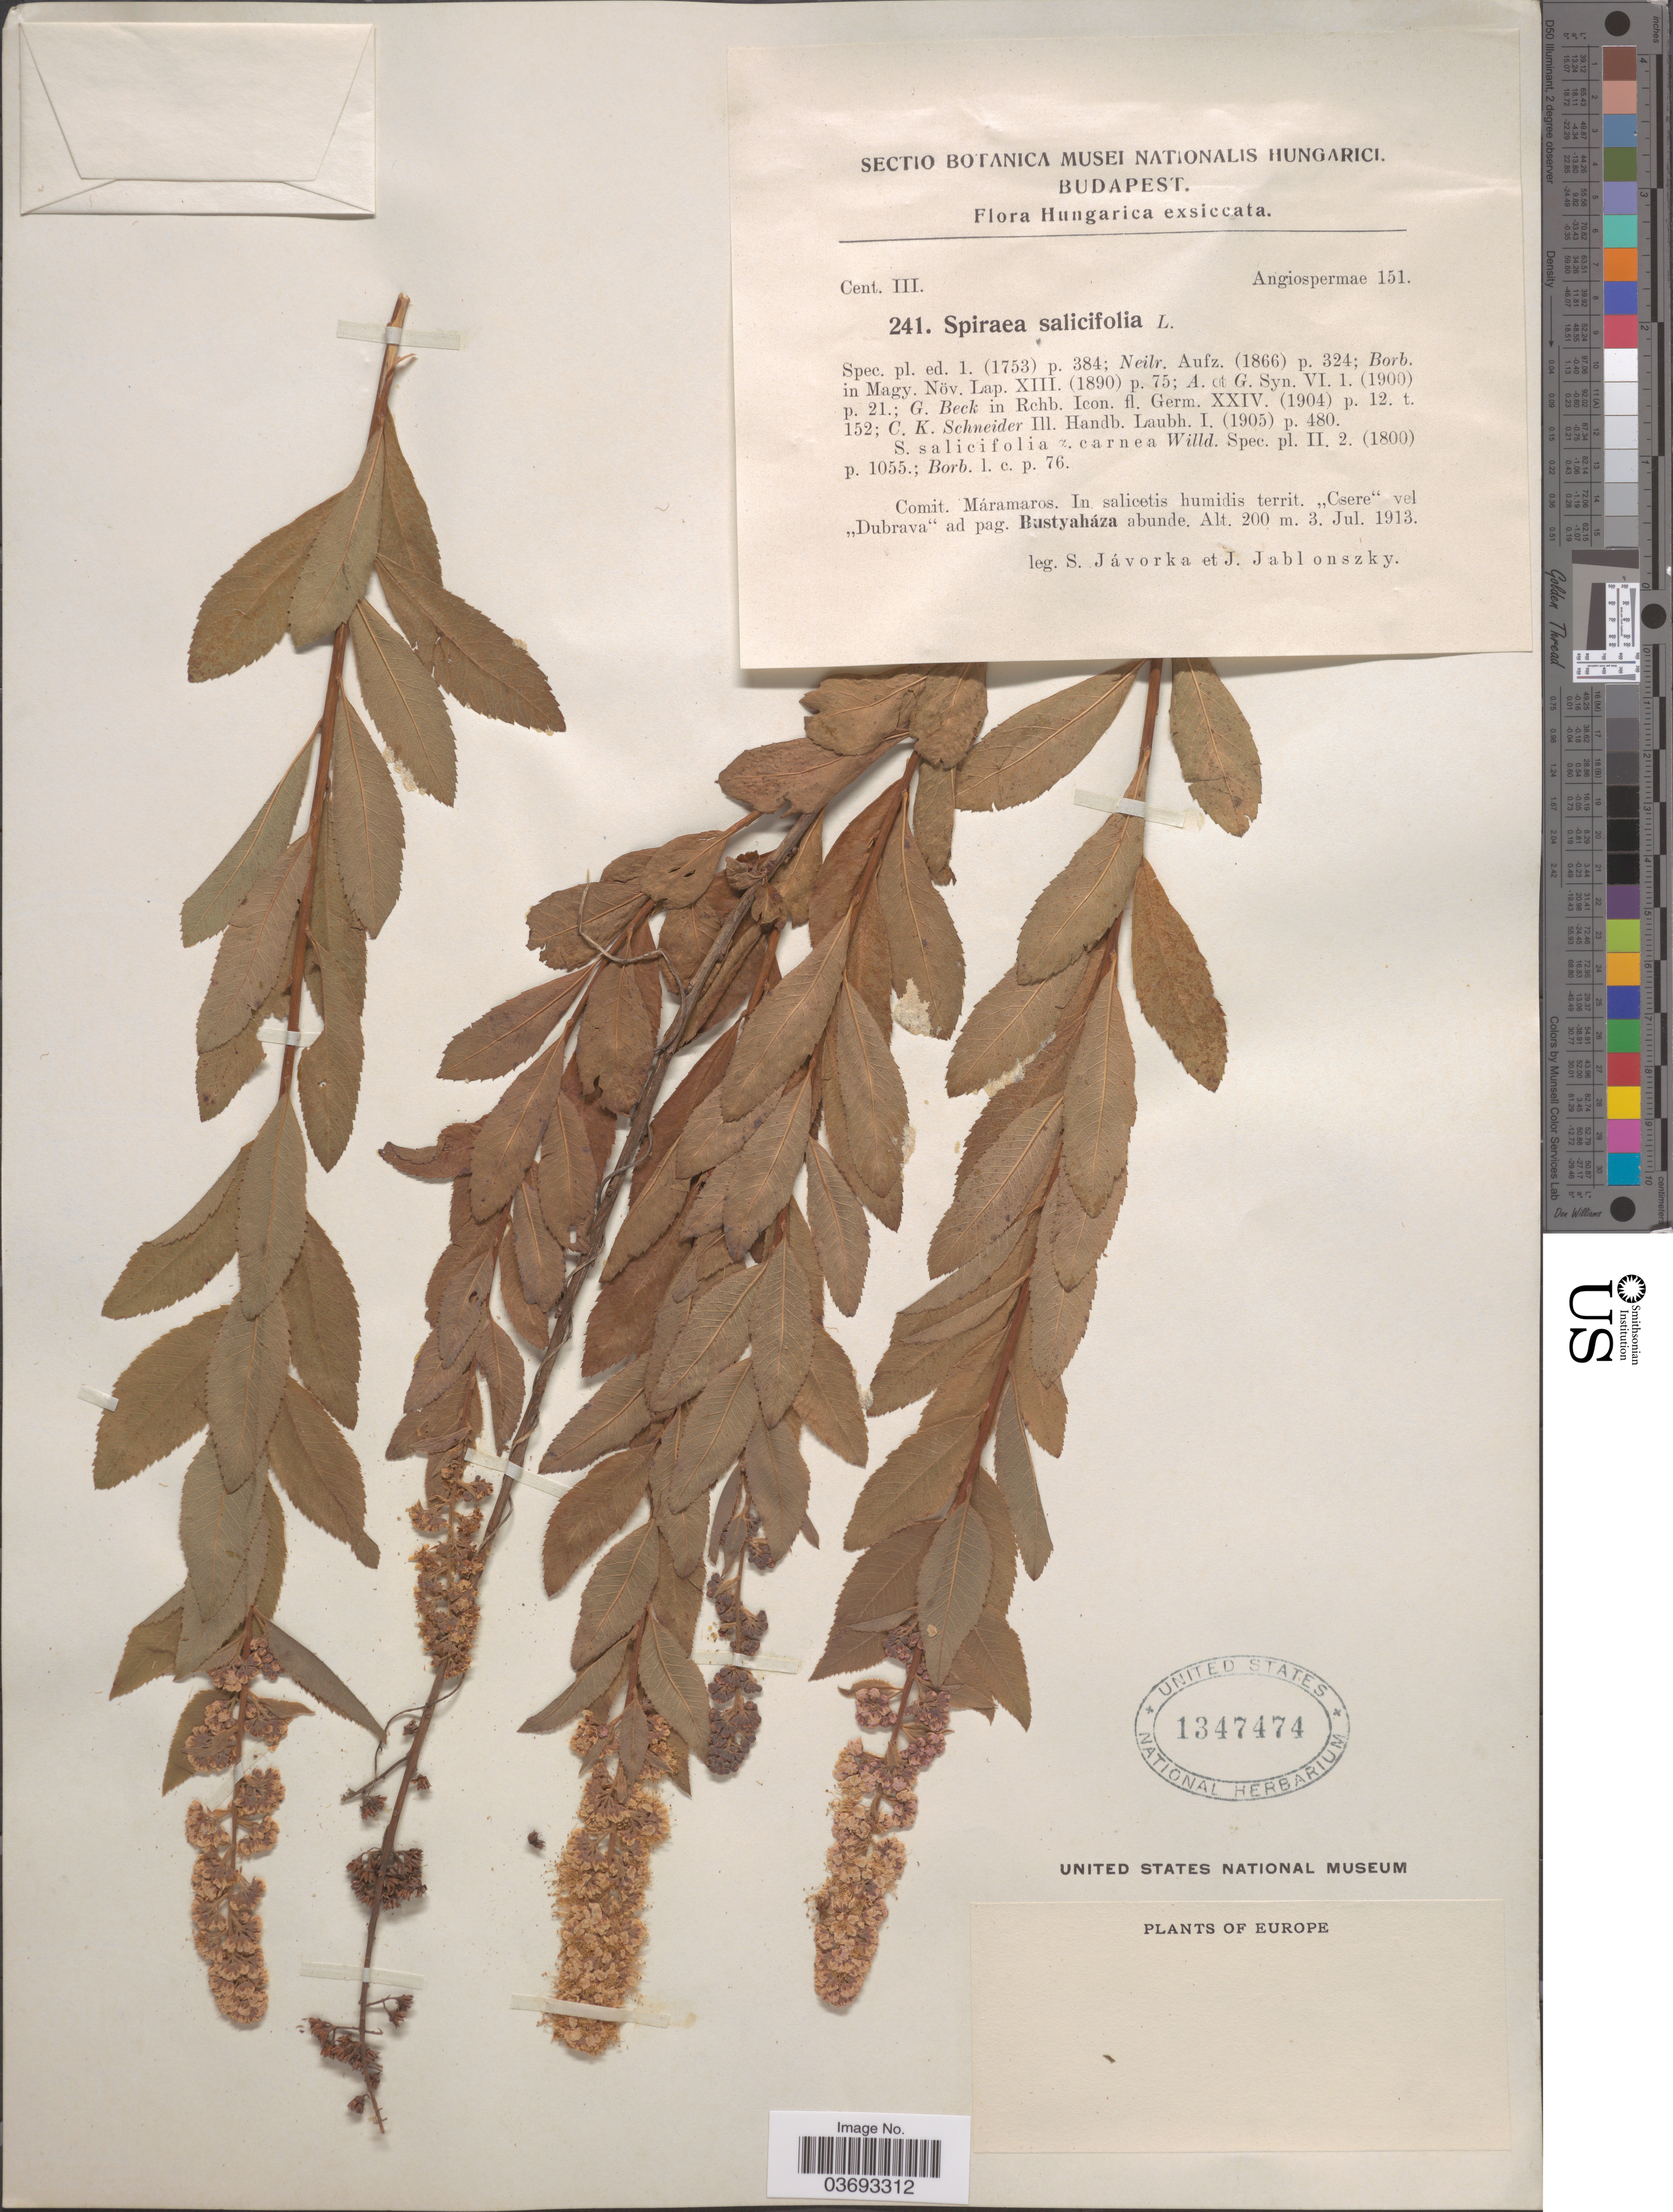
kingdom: Plantae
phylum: Tracheophyta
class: Magnoliopsida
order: Rosales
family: Rosaceae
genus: Spiraea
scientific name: Spiraea salicifolia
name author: L.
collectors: S. Javorka & J. Jablonszky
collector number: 241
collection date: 1913-07-03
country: Hungary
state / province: Budapest, Capital District of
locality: Comit. Máramaros. In salicetis humidis territ. "Csere" vel "Dubrava" ad pag. Bustyaháza abunde.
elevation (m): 200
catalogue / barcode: US 1347474